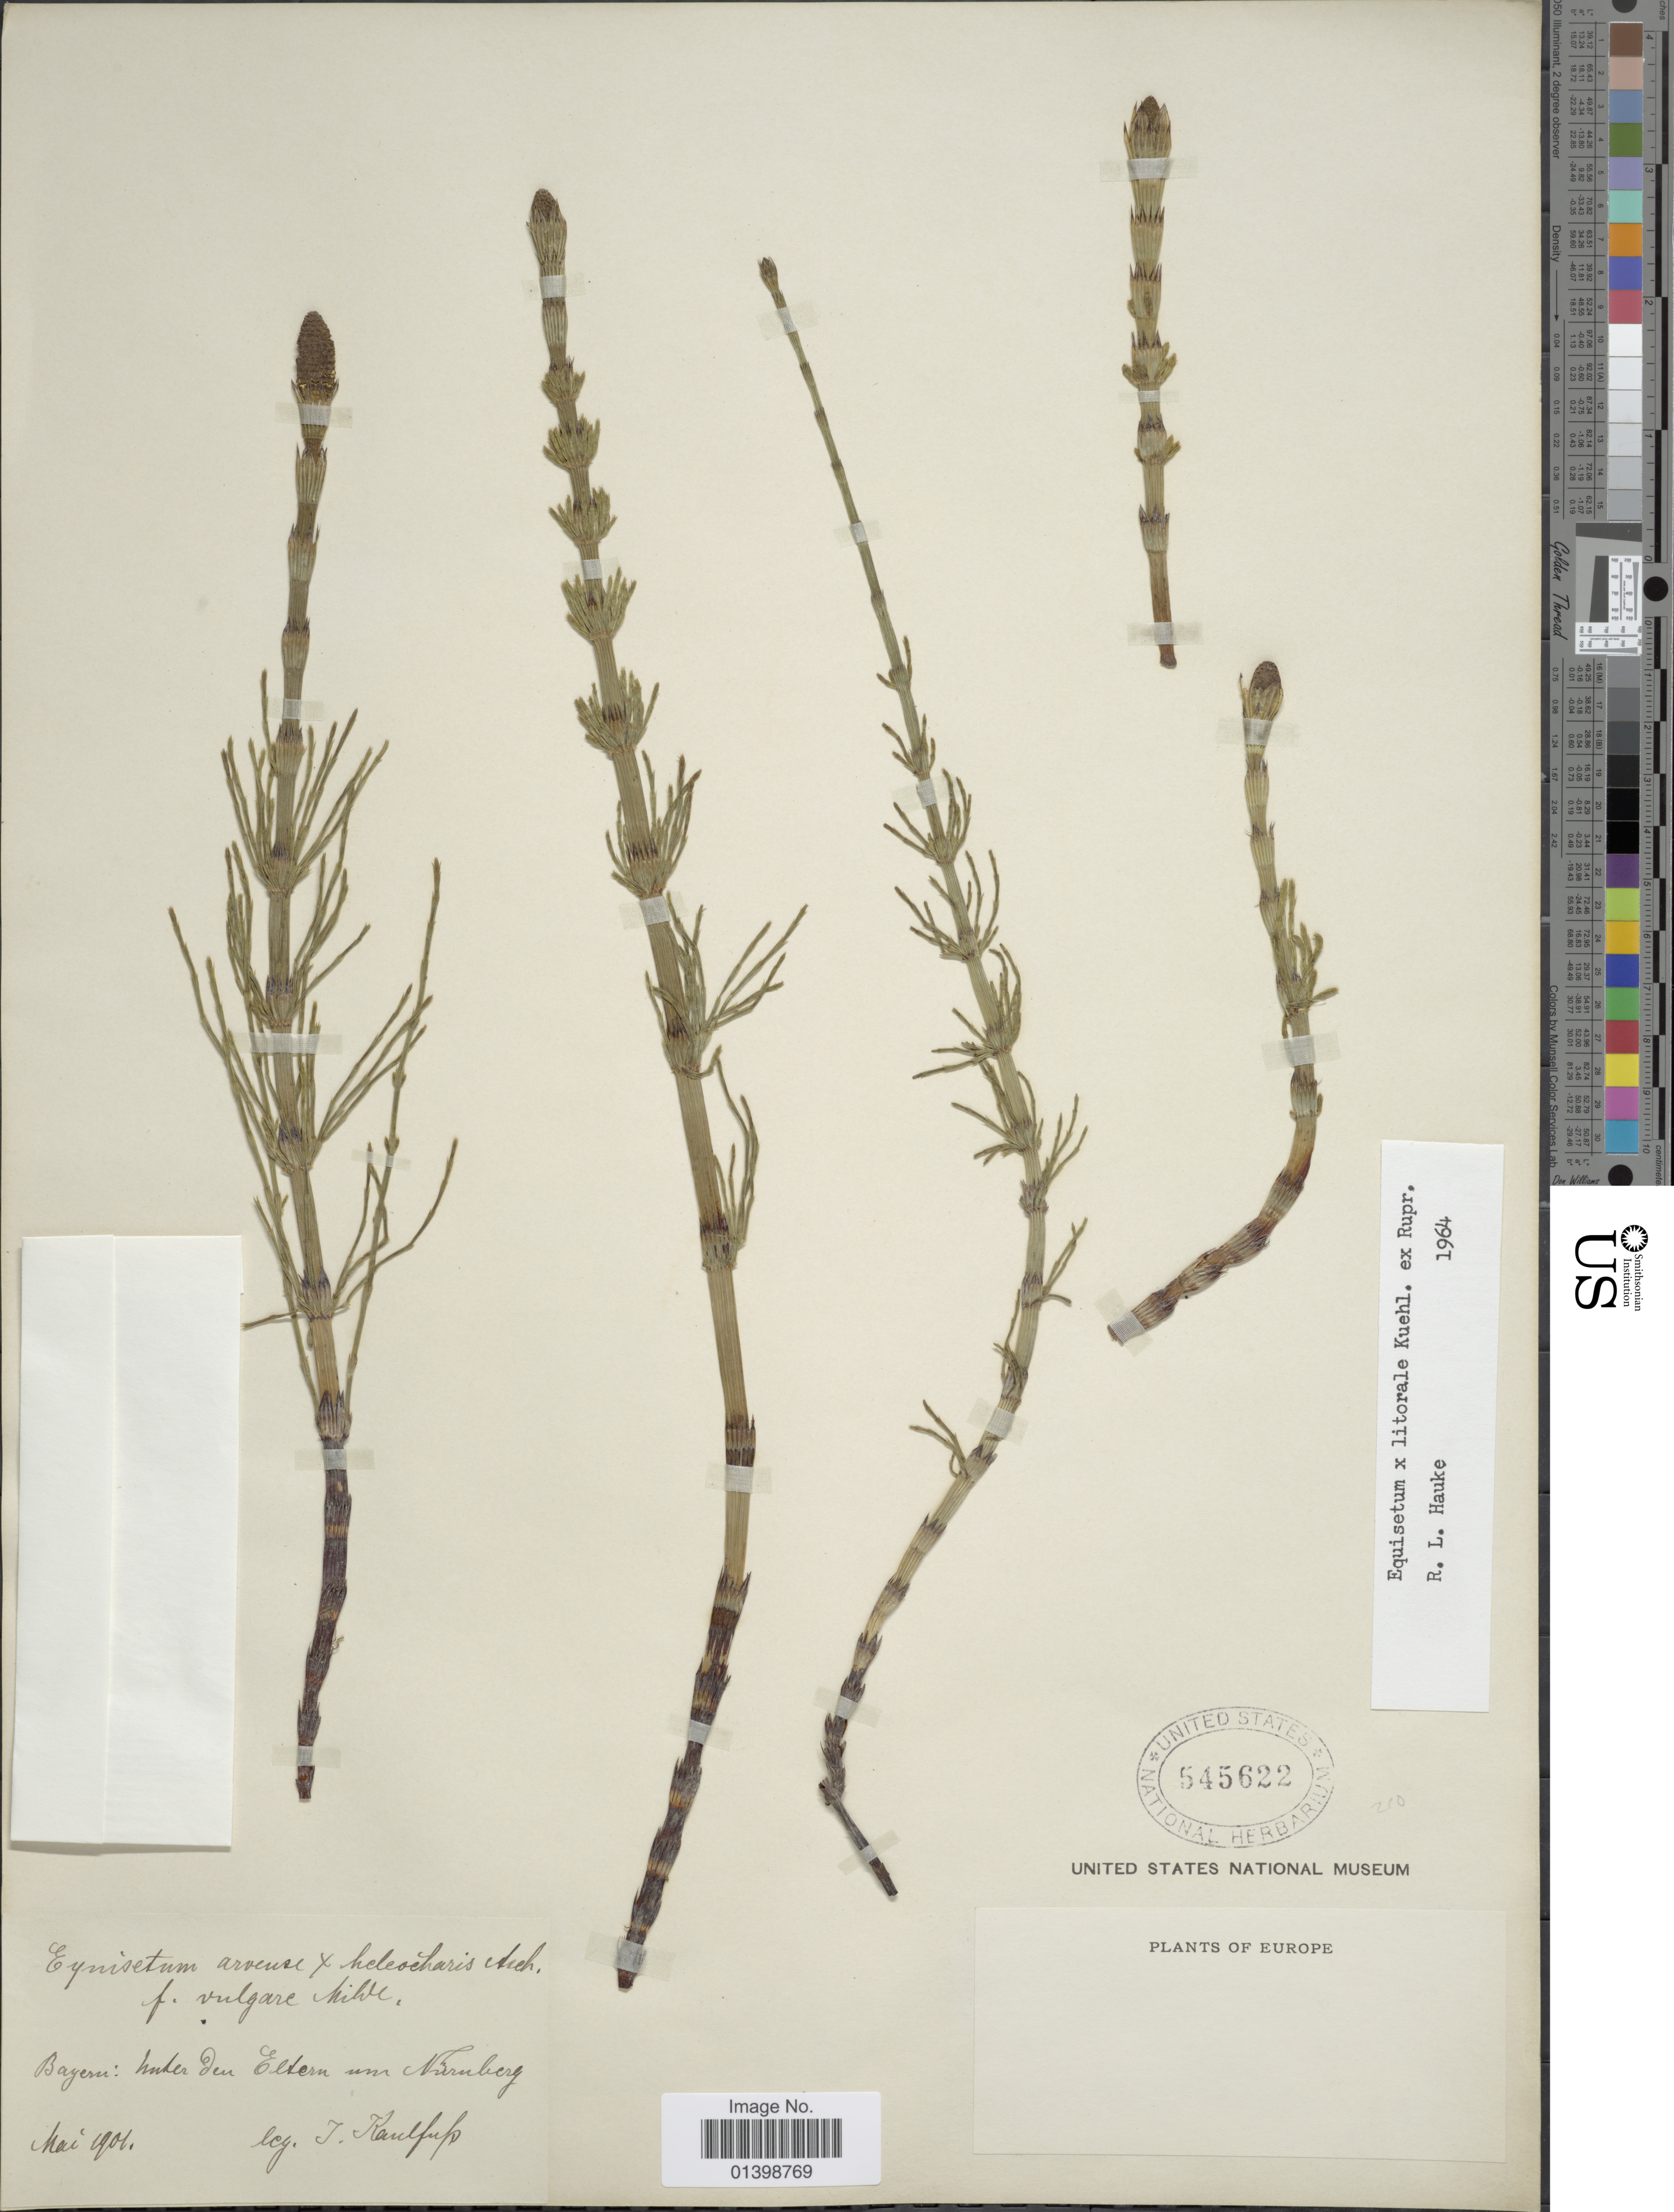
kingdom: Plantae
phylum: Tracheophyta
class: Polypodiopsida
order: Equisetales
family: Equisetaceae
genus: Equisetum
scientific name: Equisetum x litorale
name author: Kuhlw.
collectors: J. S. Kaulfuss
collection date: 1901-05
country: Germany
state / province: Bayern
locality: Unter den Eltern um Nürnberg [interpreted]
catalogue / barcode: US 545622